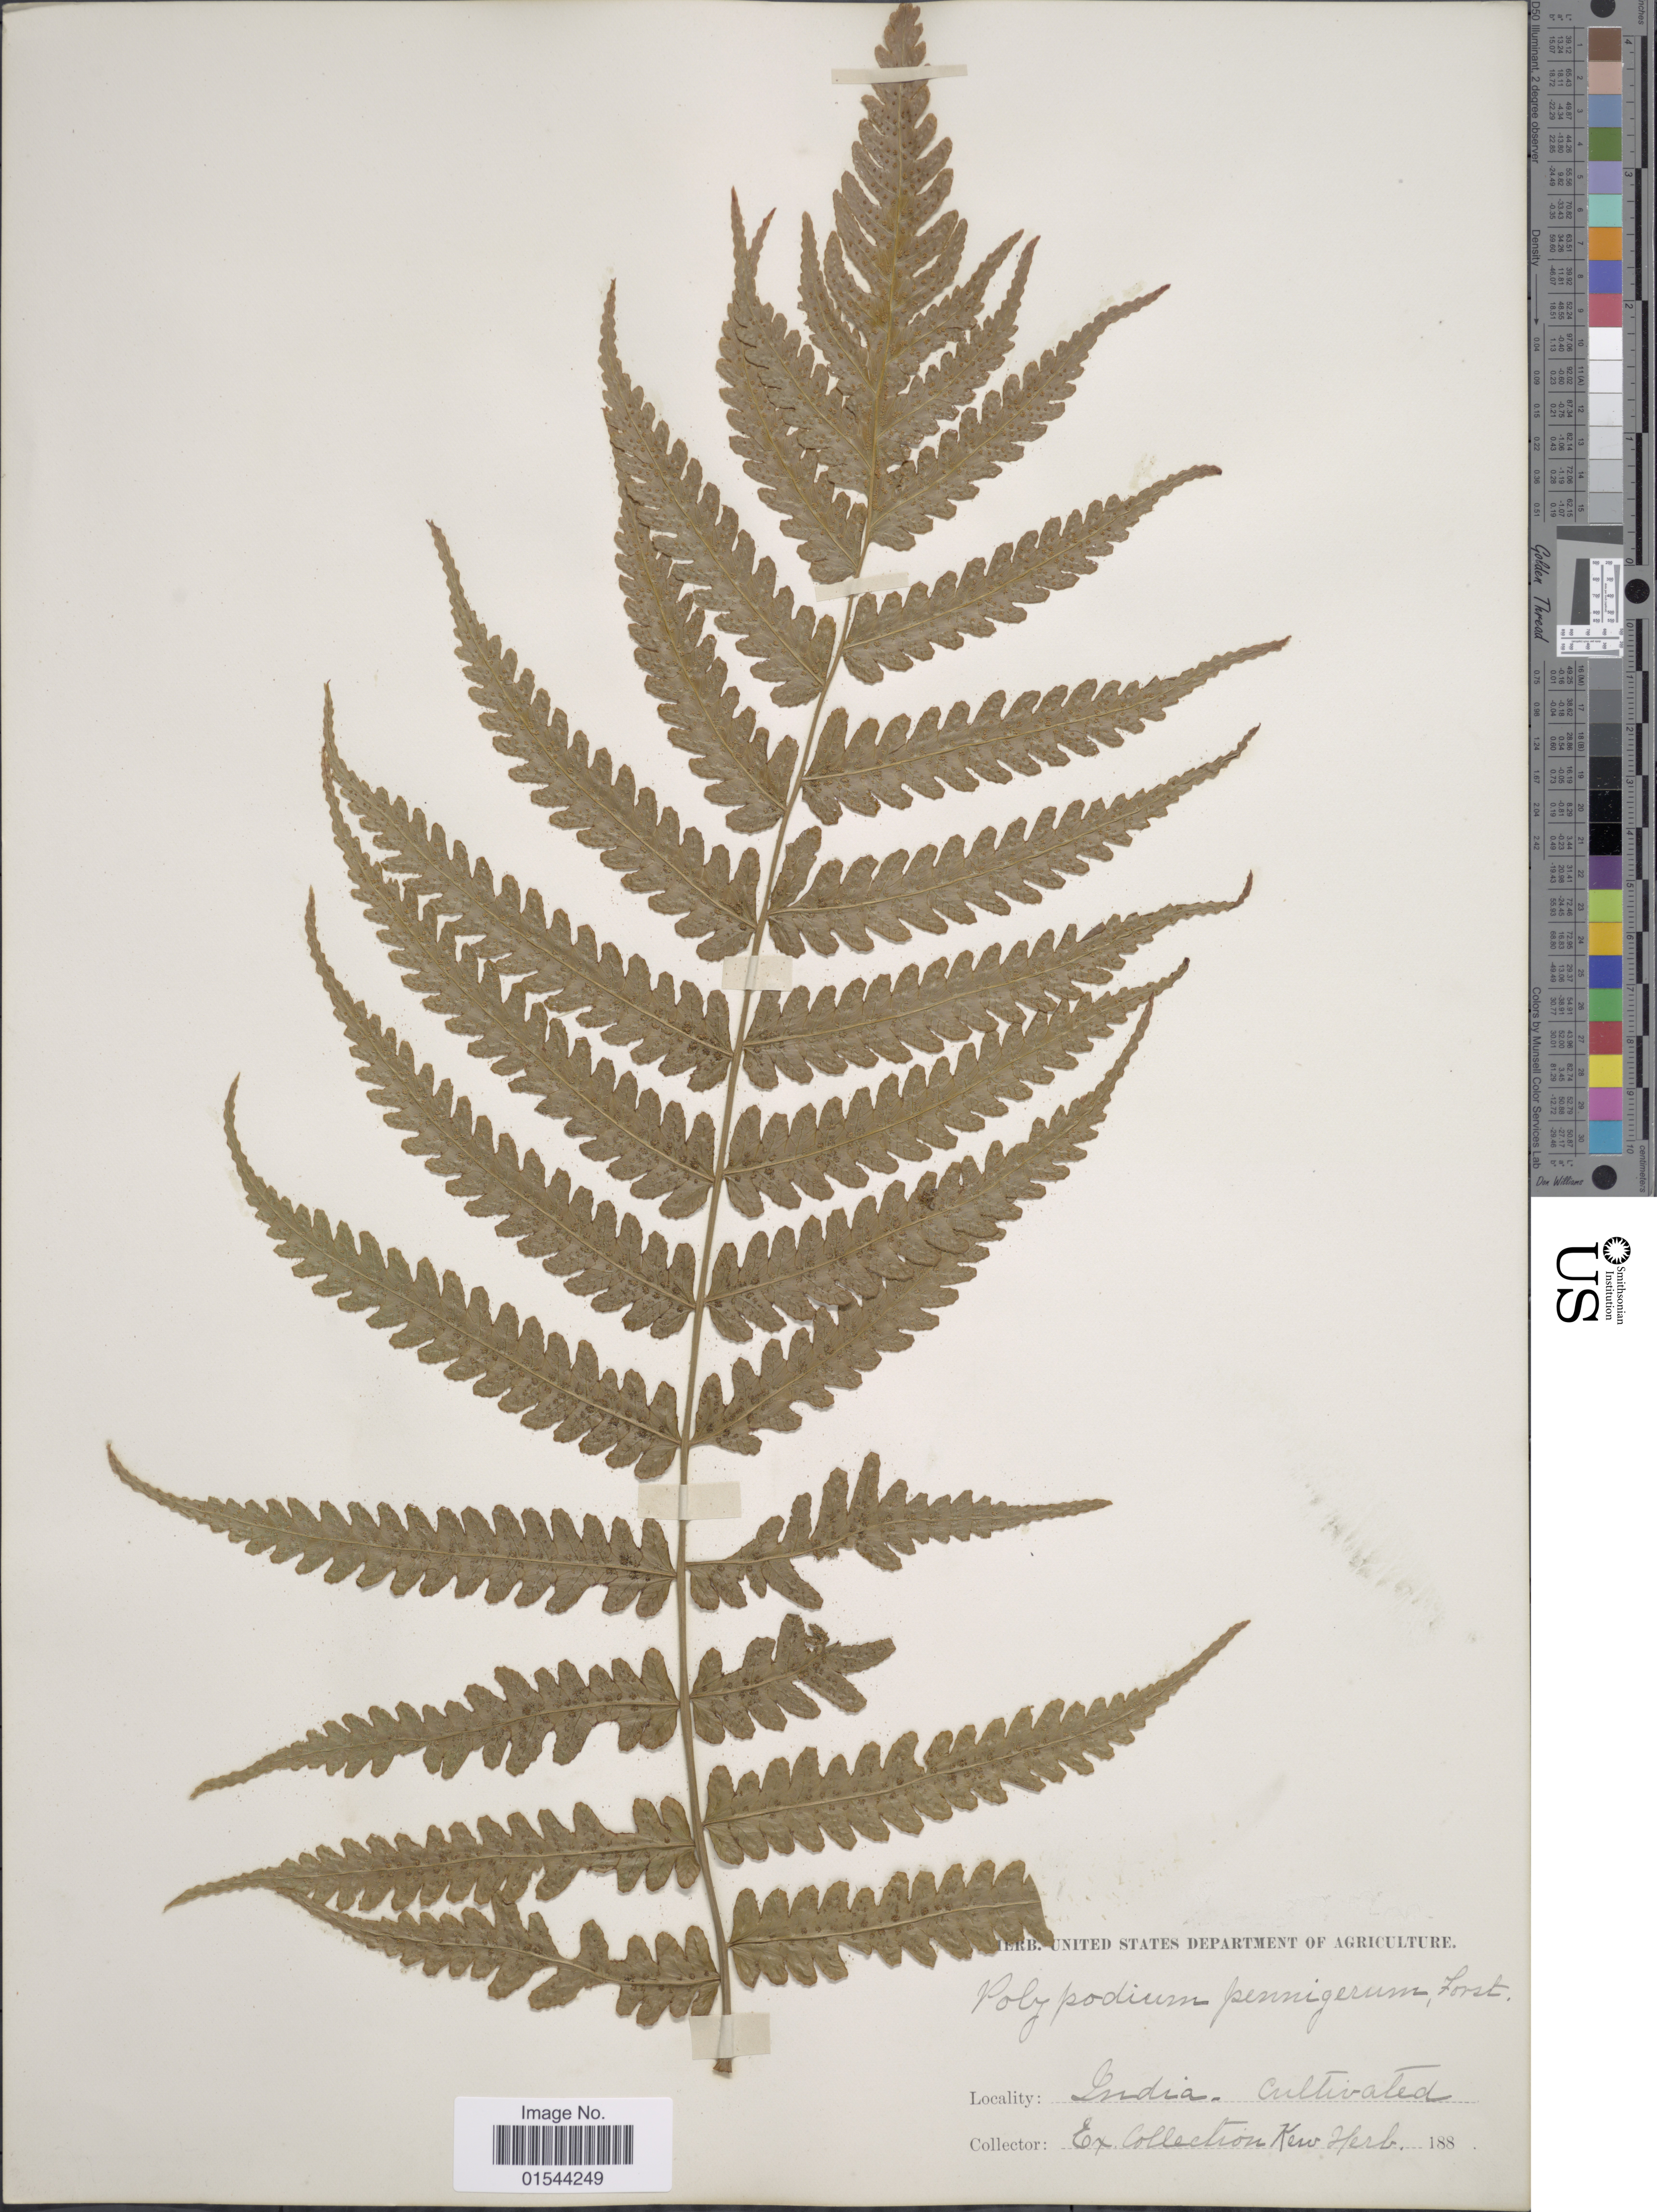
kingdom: Plantae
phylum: Tracheophyta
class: Polypodiopsida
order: Polypodiales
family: Thelypteridaceae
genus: Pneumatopteris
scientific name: Pneumatopteris pennigera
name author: (G. Forst.) Holttum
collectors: ex Herb. Kew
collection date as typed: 188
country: India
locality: India - cultivated